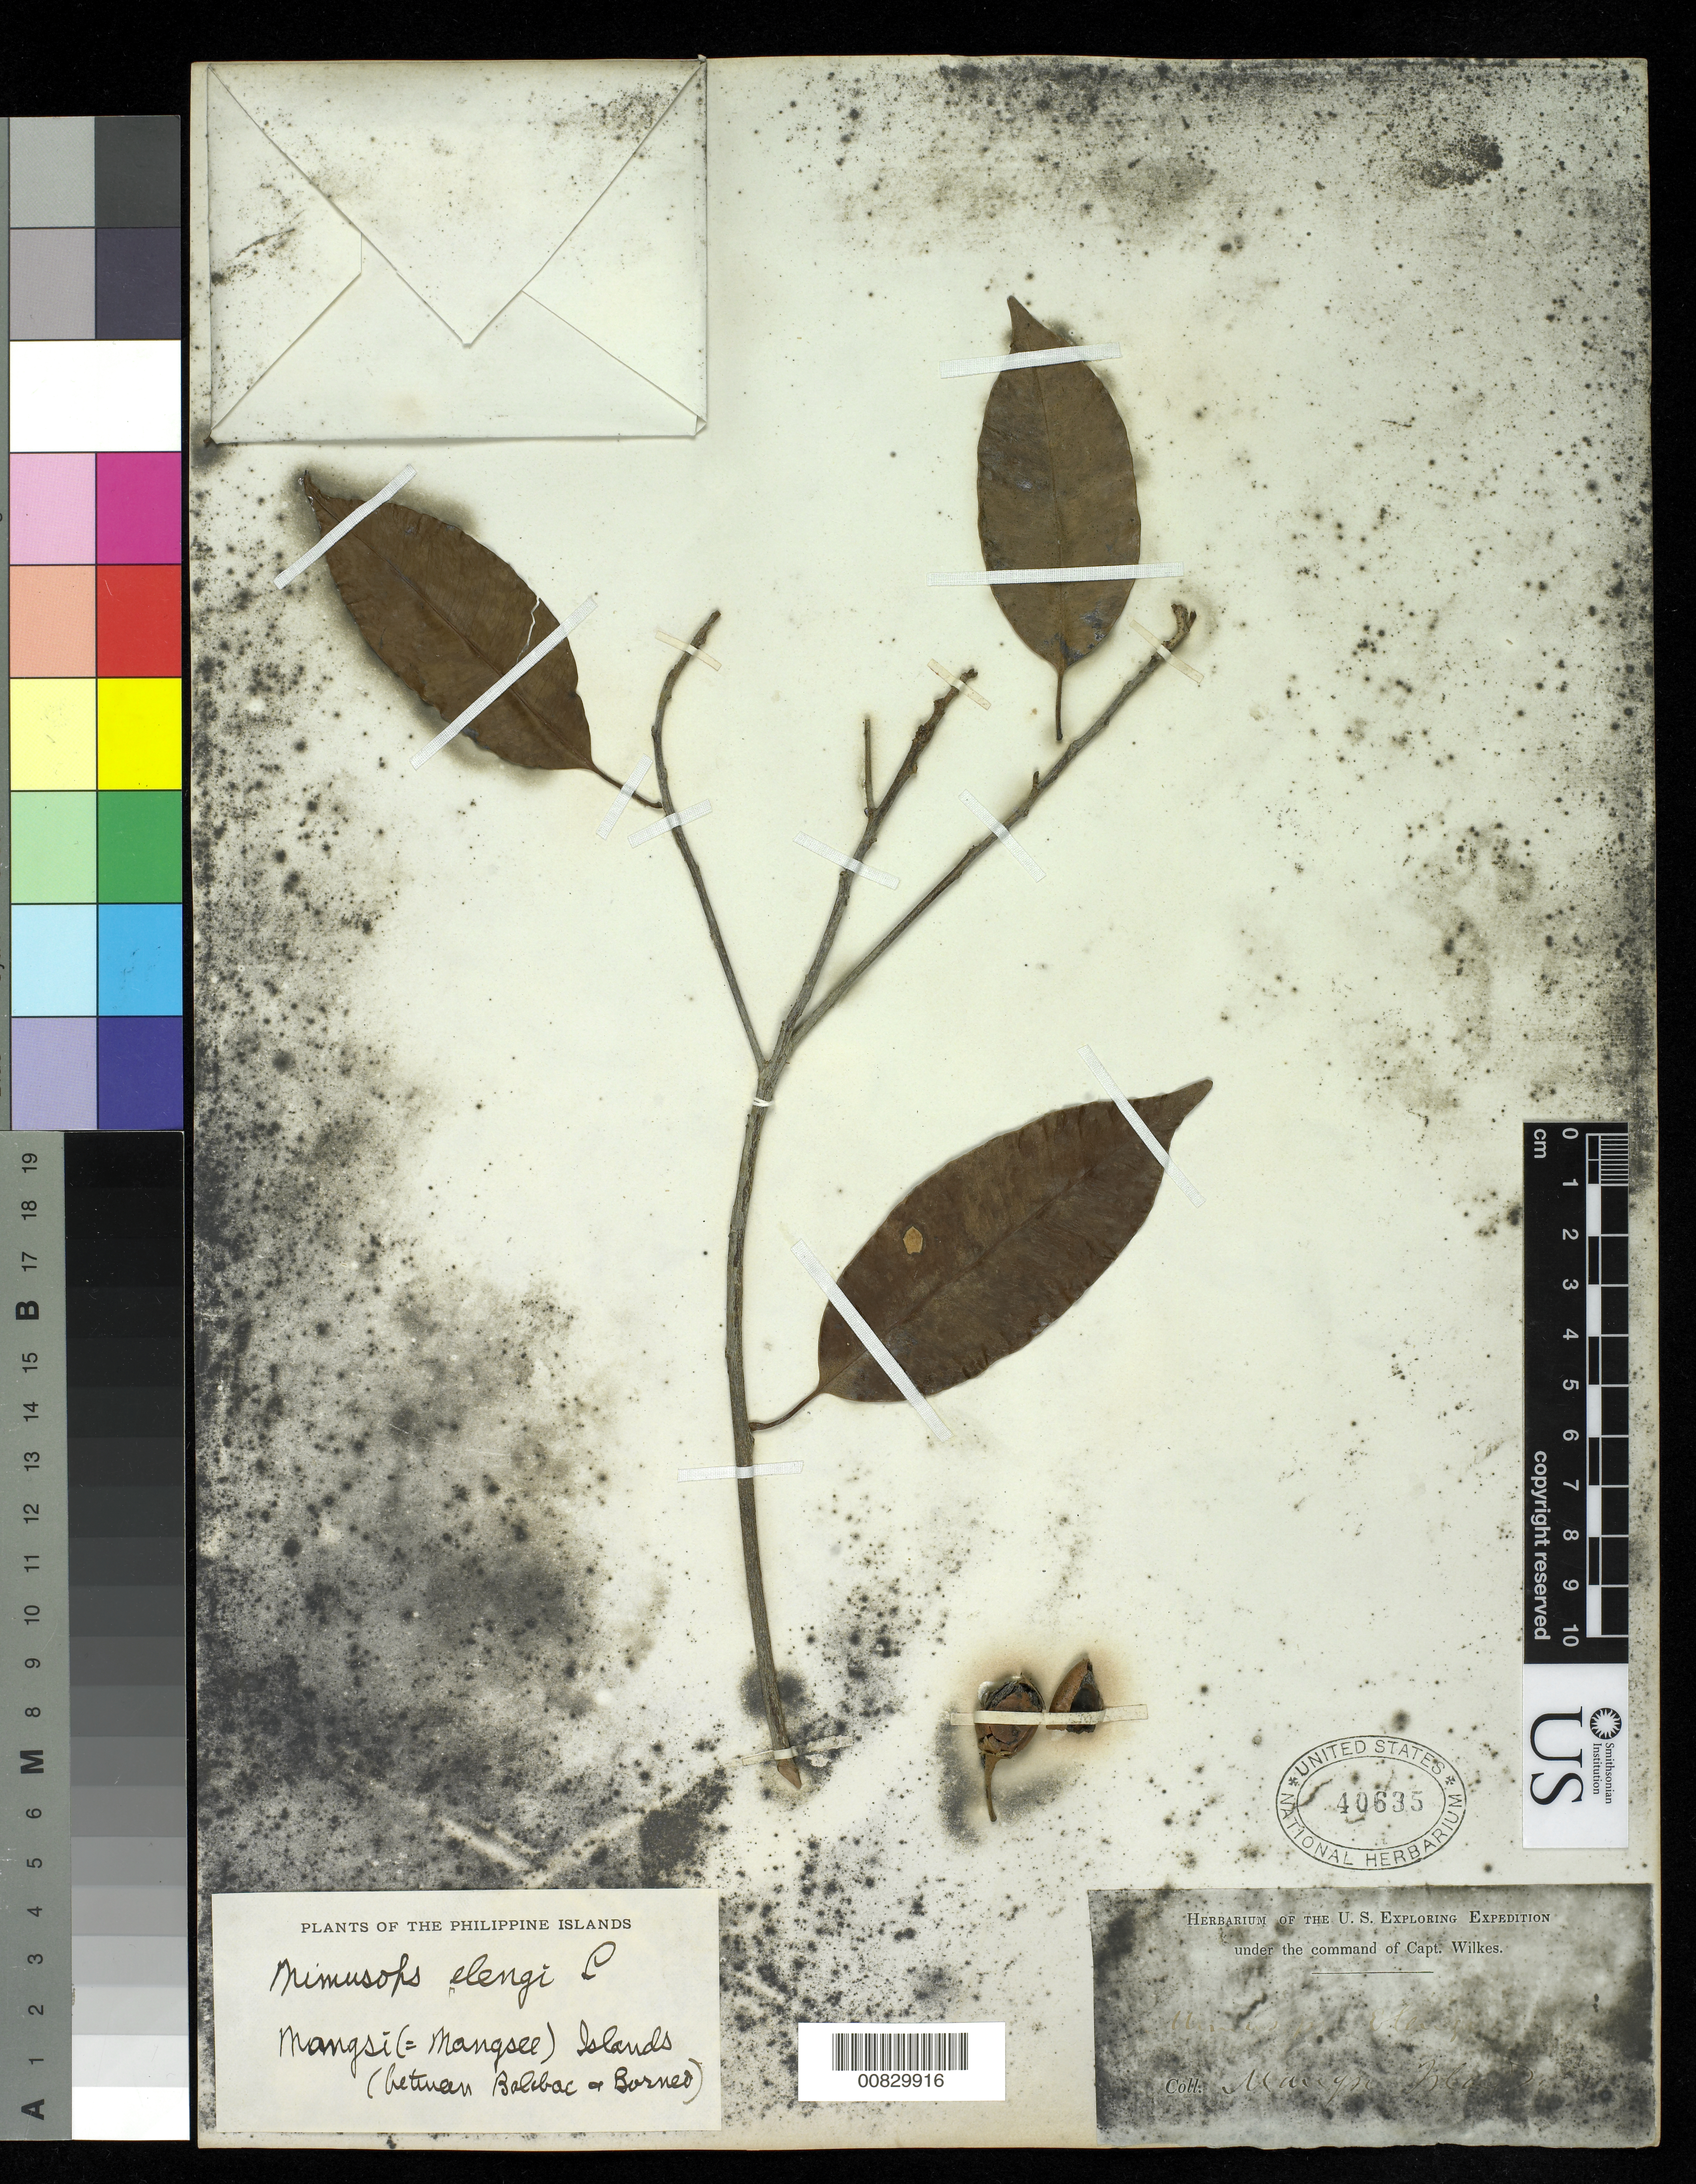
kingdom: Plantae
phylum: Tracheophyta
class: Magnoliopsida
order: Ericales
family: Sapotaceae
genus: Mimusops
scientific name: Mimusops elengi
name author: L.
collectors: Wilkes Explor. Exped.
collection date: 1838/1842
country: Philippines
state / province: Mimaropa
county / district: Palawan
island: Mangsi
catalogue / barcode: US 40635